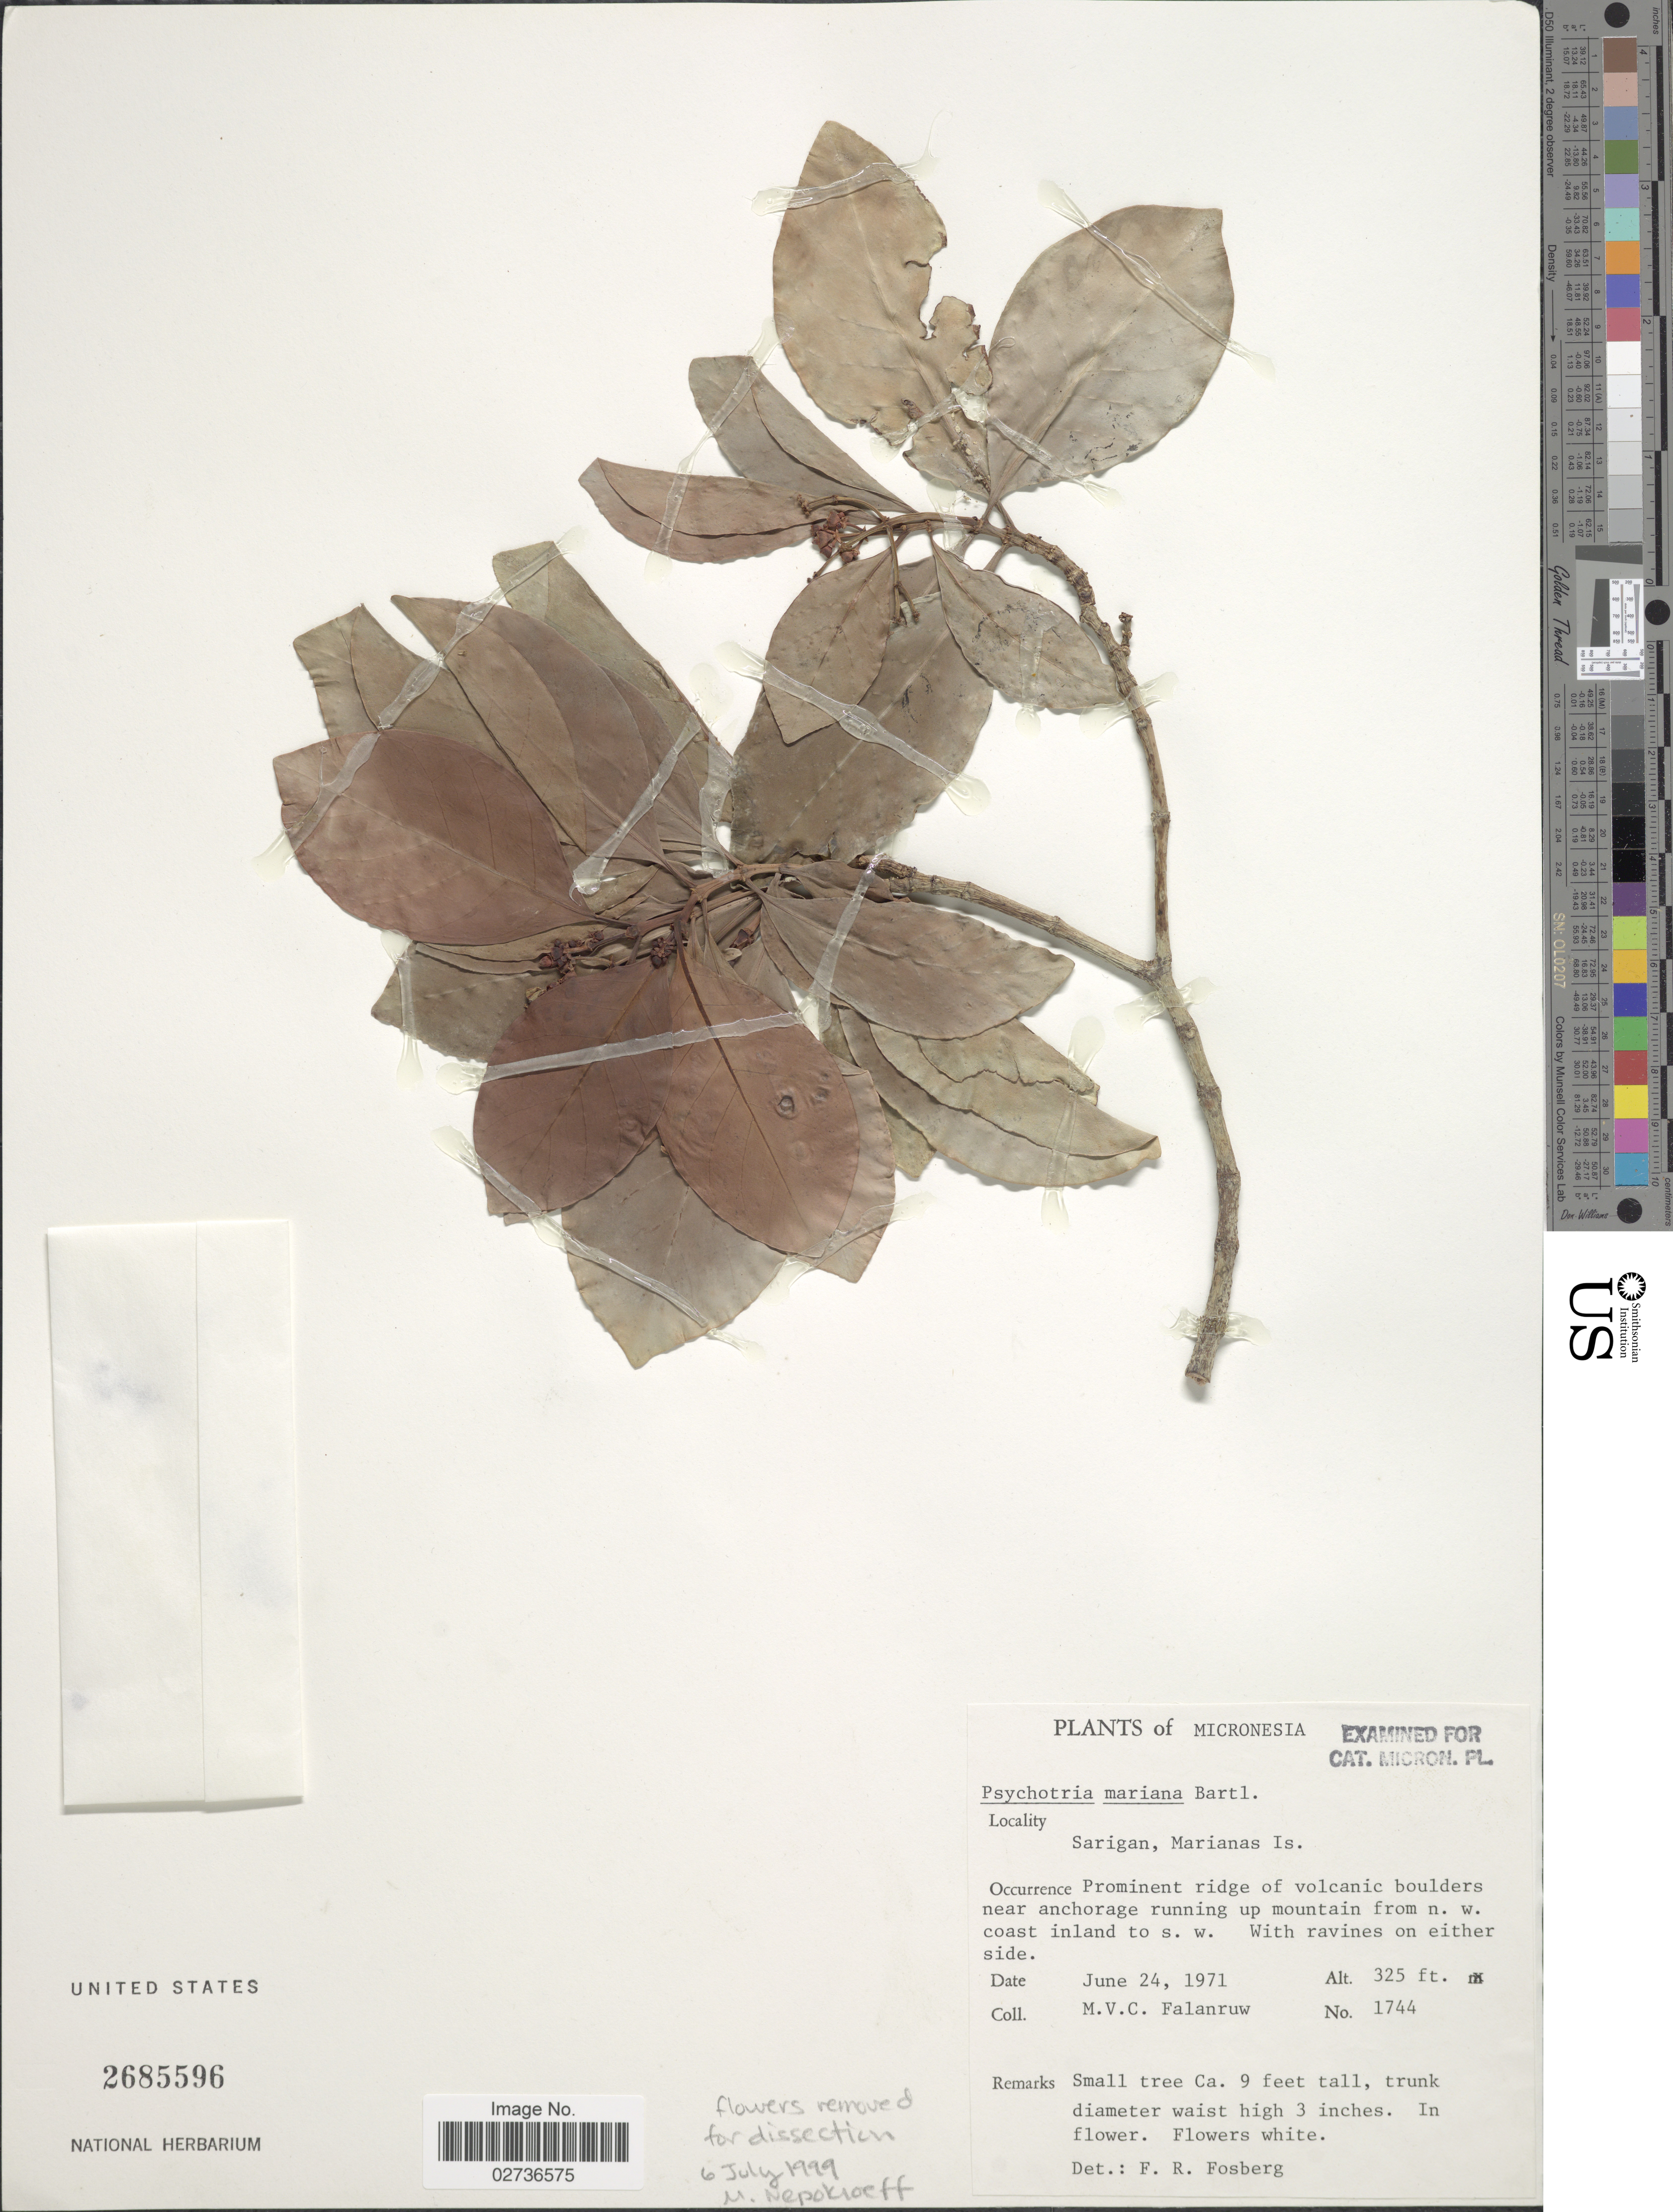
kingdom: Plantae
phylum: Tracheophyta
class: Magnoliopsida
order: Gentianales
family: Rubiaceae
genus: Psychotria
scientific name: Psychotria mariana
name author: Bartl. ex DC.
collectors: M. V. Falanruw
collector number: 1744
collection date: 1971-06-24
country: Northern Mariana Islands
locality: Micronesia, Sarigan, Marianas Is., Prominent ridge of volcanic boulders near anchorage running up mountain from n. w. coast inland to s.w.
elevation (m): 99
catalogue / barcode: US 2685596